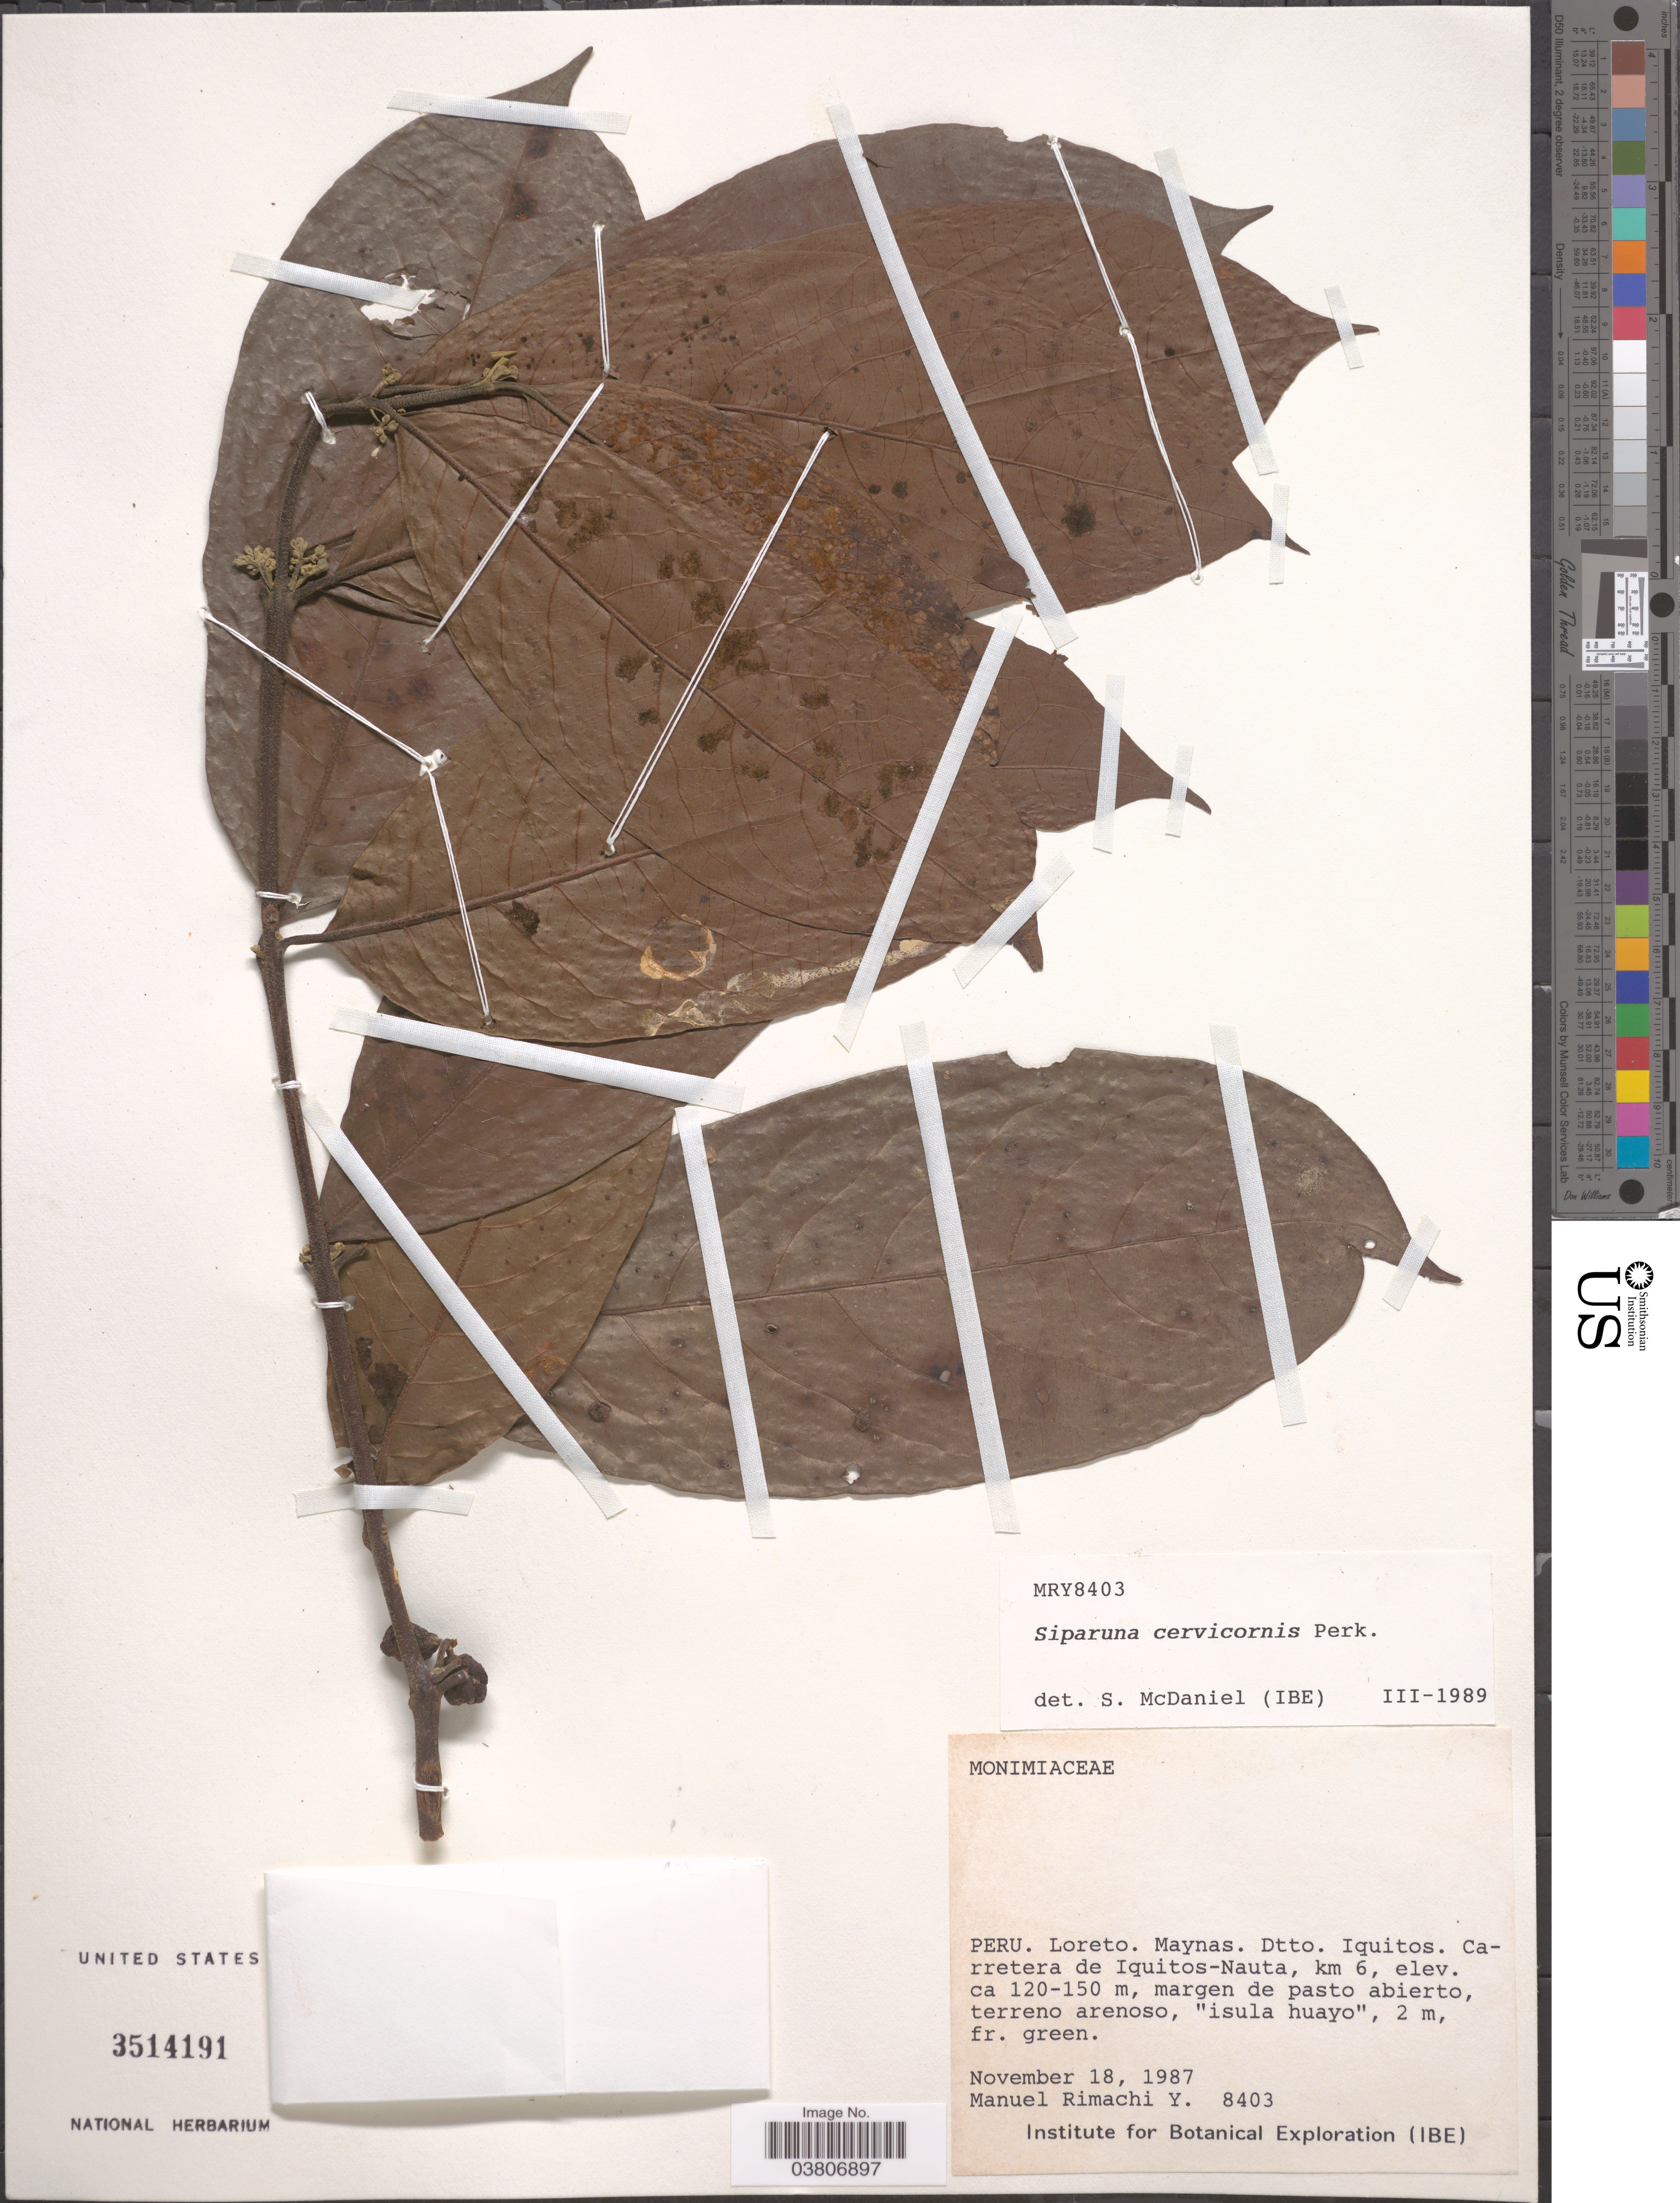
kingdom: Plantae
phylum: Tracheophyta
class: Magnoliopsida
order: Laurales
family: Siparunaceae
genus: Siparuna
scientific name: Siparuna cervicornis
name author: Perkins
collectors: M. Rimachi Y.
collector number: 8403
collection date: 1987-11-18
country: Peru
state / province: Loreto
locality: Maynas. Dtto. Iquitos. Carretera de Iquitos-Nauta, km 6.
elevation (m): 120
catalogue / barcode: US 3514191